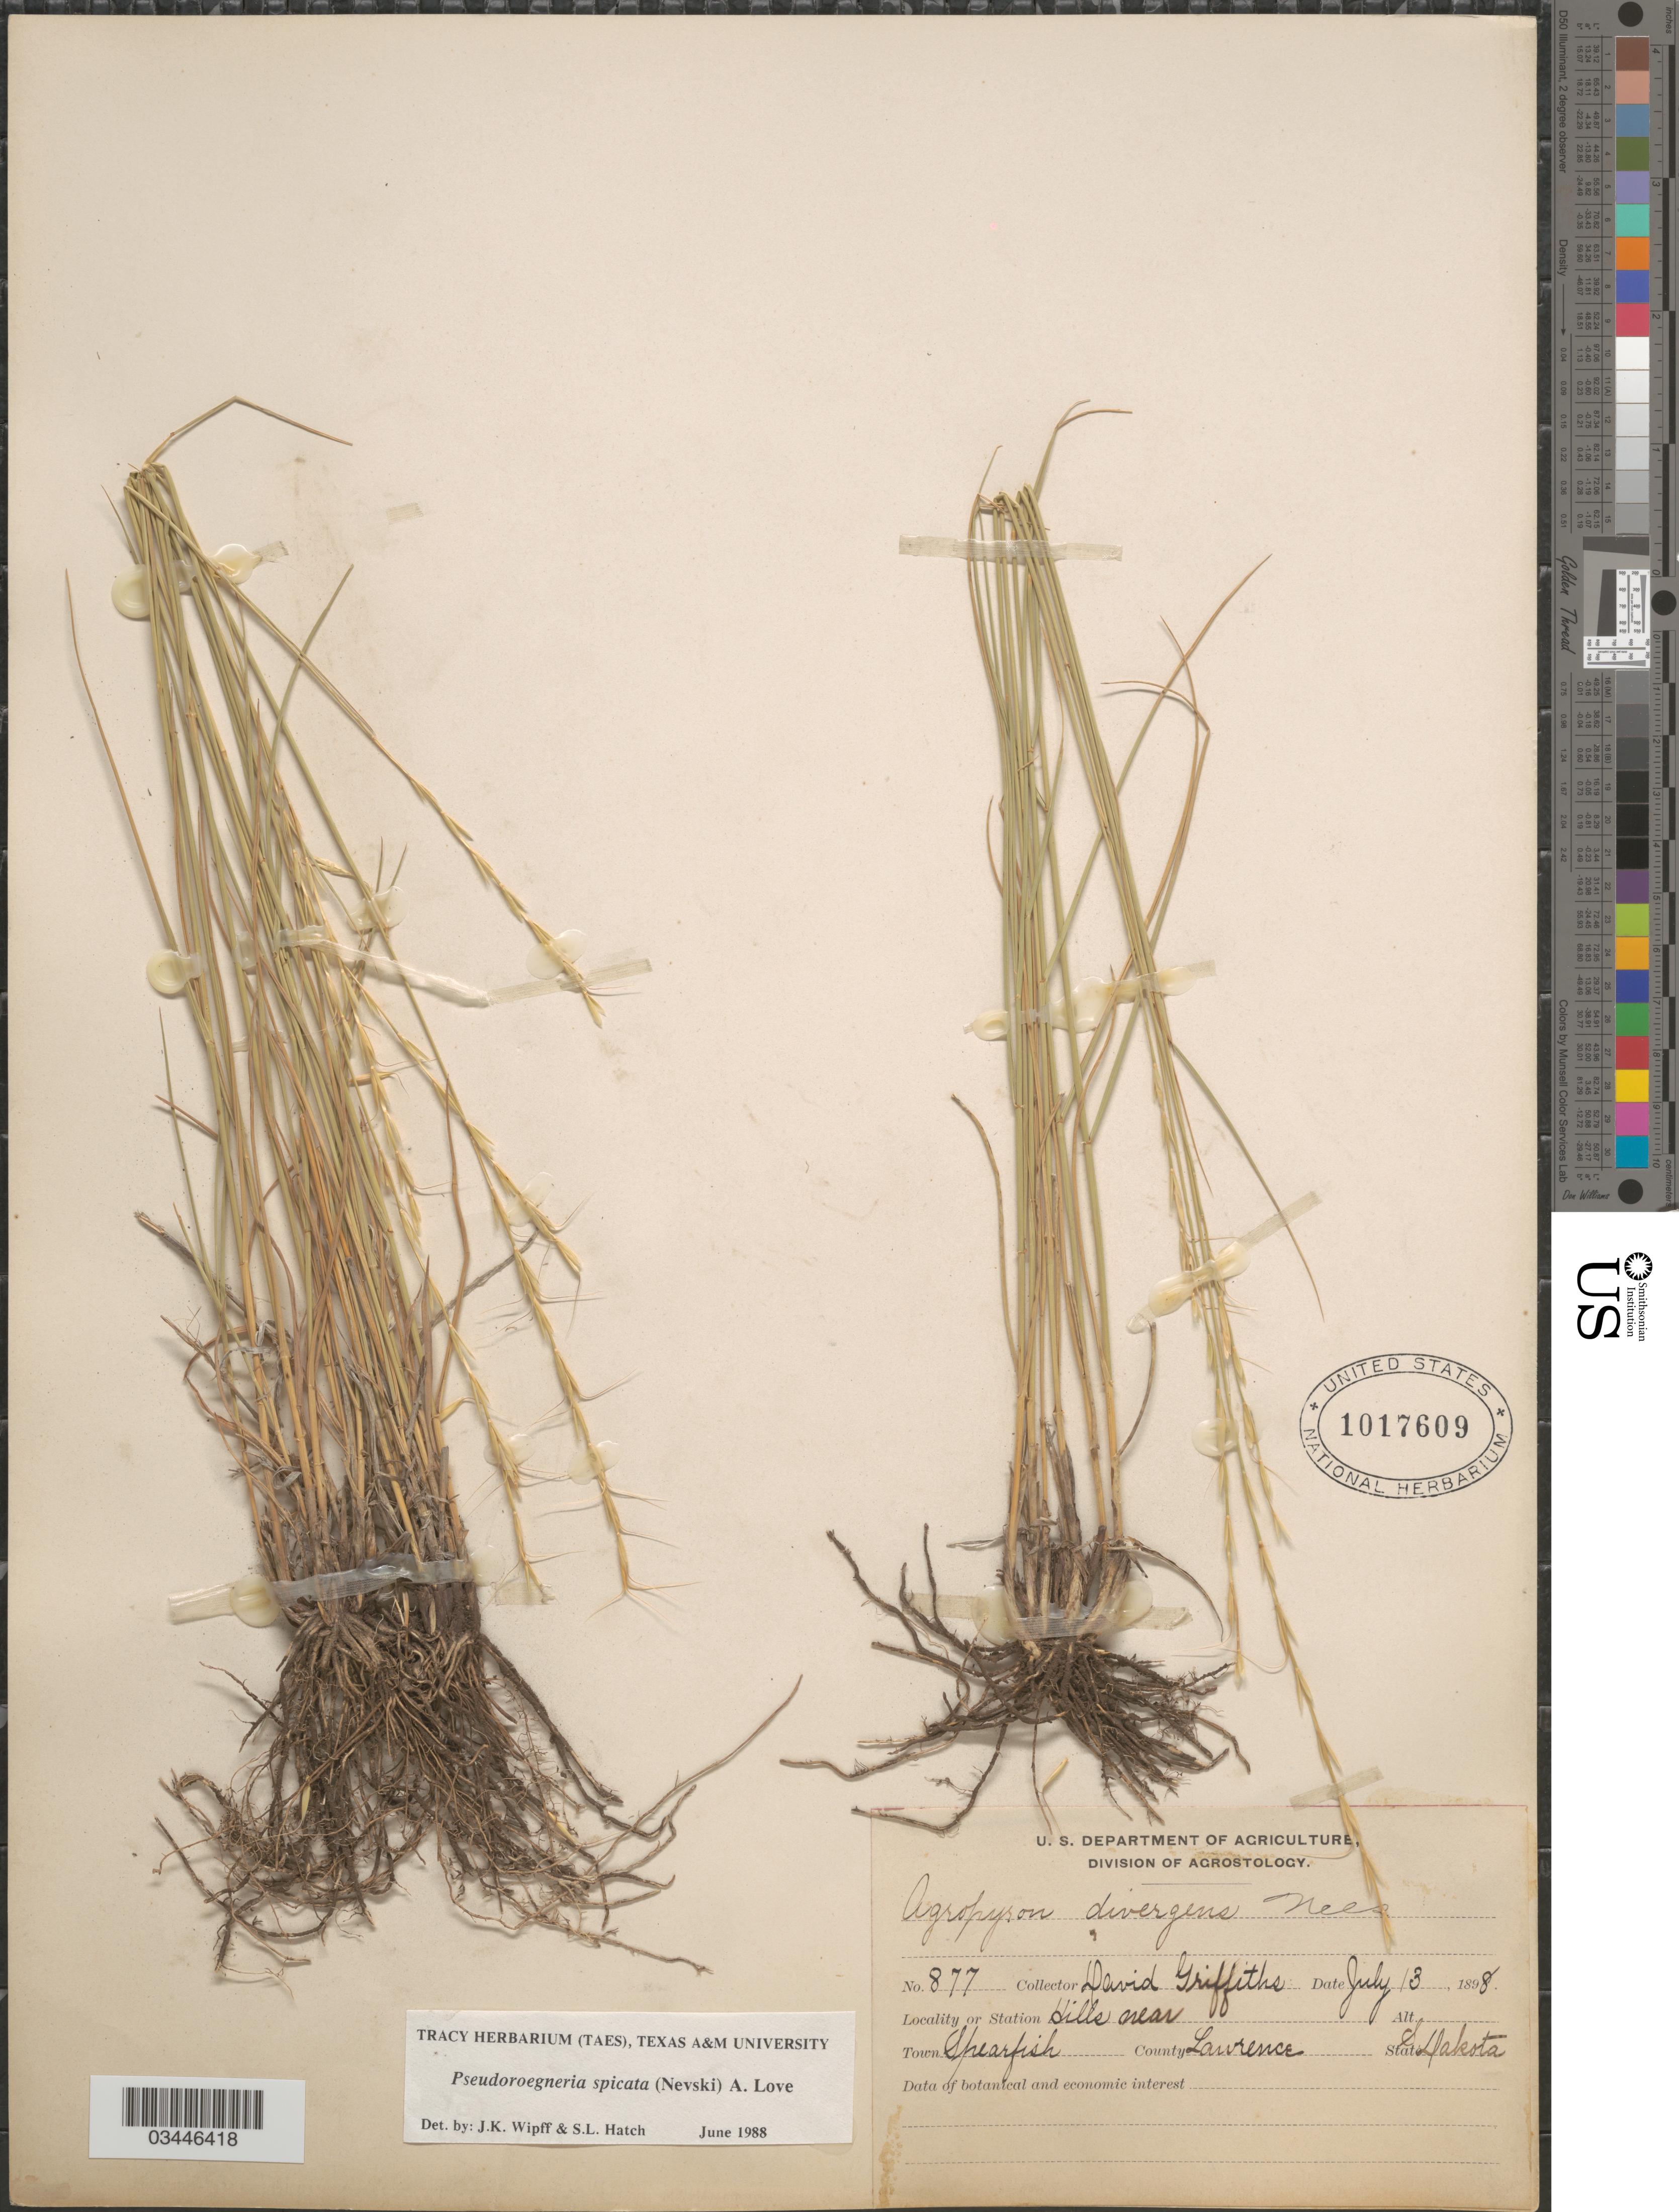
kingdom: Plantae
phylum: Tracheophyta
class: Liliopsida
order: Poales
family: Poaceae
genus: Pseudoroegneria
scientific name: Pseudoroegneria spicata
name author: (Pursh) Á. Löve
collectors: D. Griffiths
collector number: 877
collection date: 1898-07-18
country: United States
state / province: South Dakota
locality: Hills near Spearfish. County Lawrence.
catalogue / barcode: US 1017609